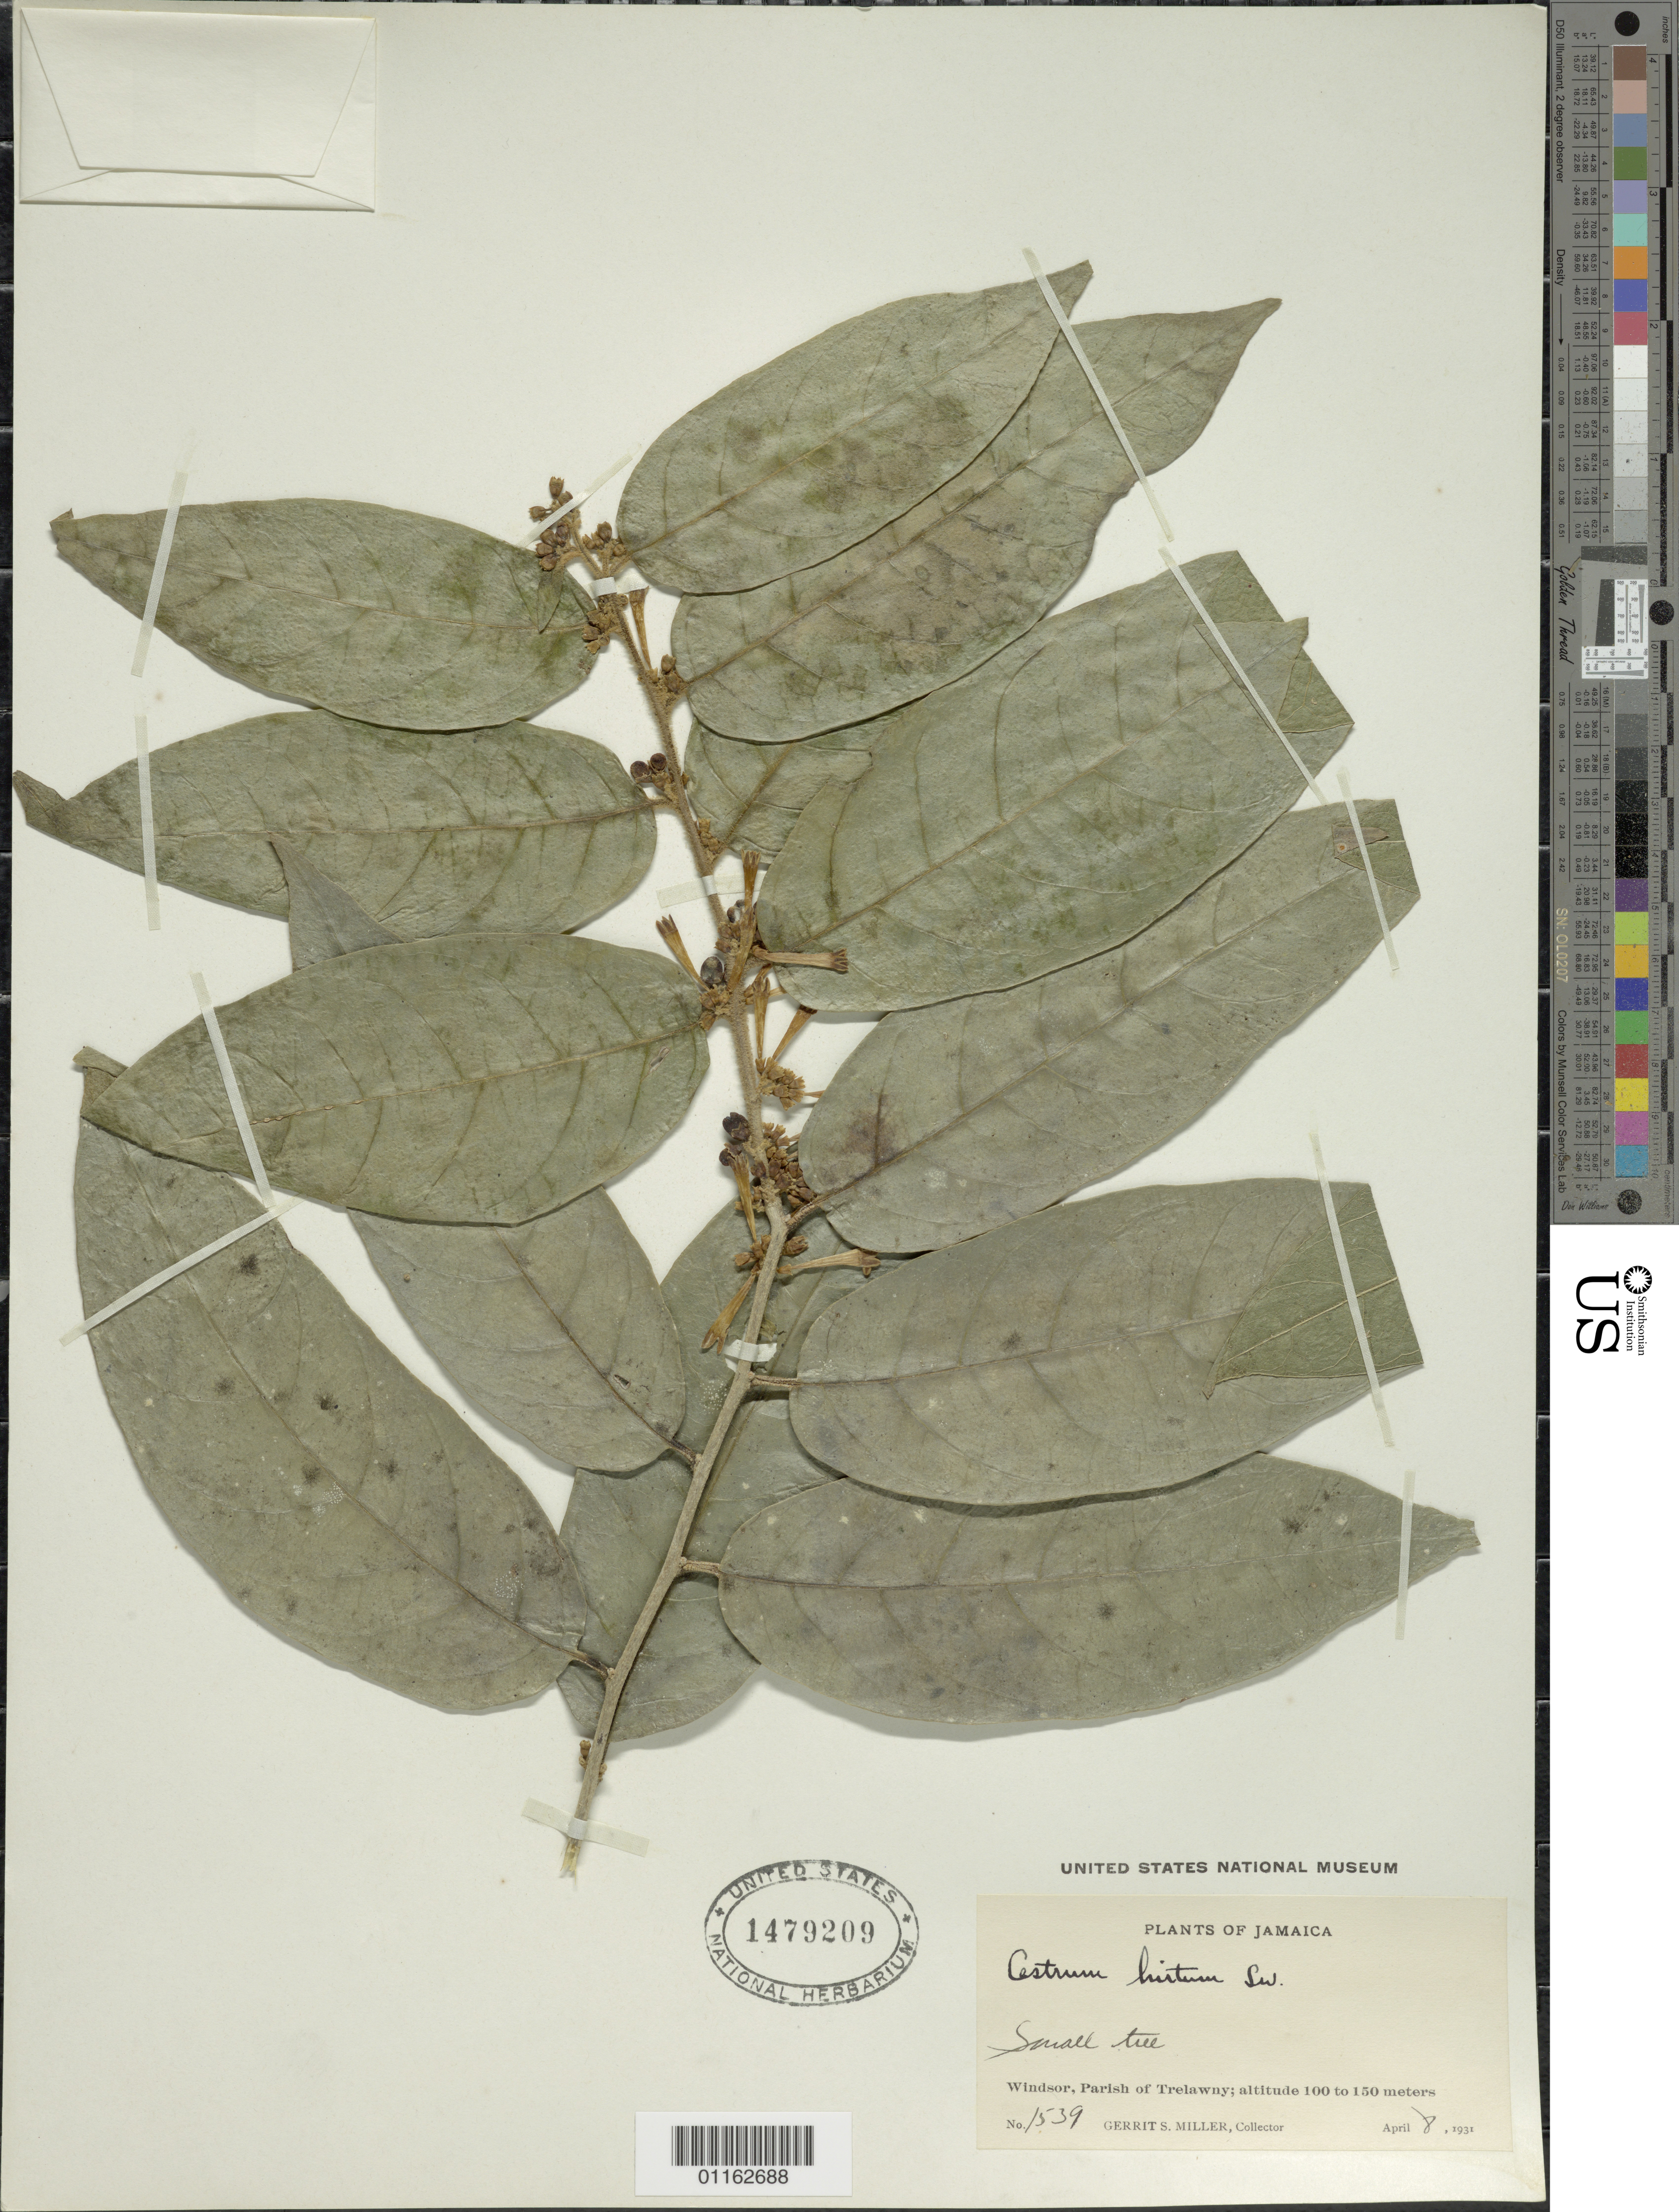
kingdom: Plantae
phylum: Tracheophyta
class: Magnoliopsida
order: Solanales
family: Solanaceae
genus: Cestrum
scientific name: Cestrum hirtum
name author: Sw.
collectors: G. S. Miller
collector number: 1539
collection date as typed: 08 Apr 1931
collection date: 1931-04-08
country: Jamaica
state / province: Trelawny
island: Jamaica I.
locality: Windsor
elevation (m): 100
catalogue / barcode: US 1479209